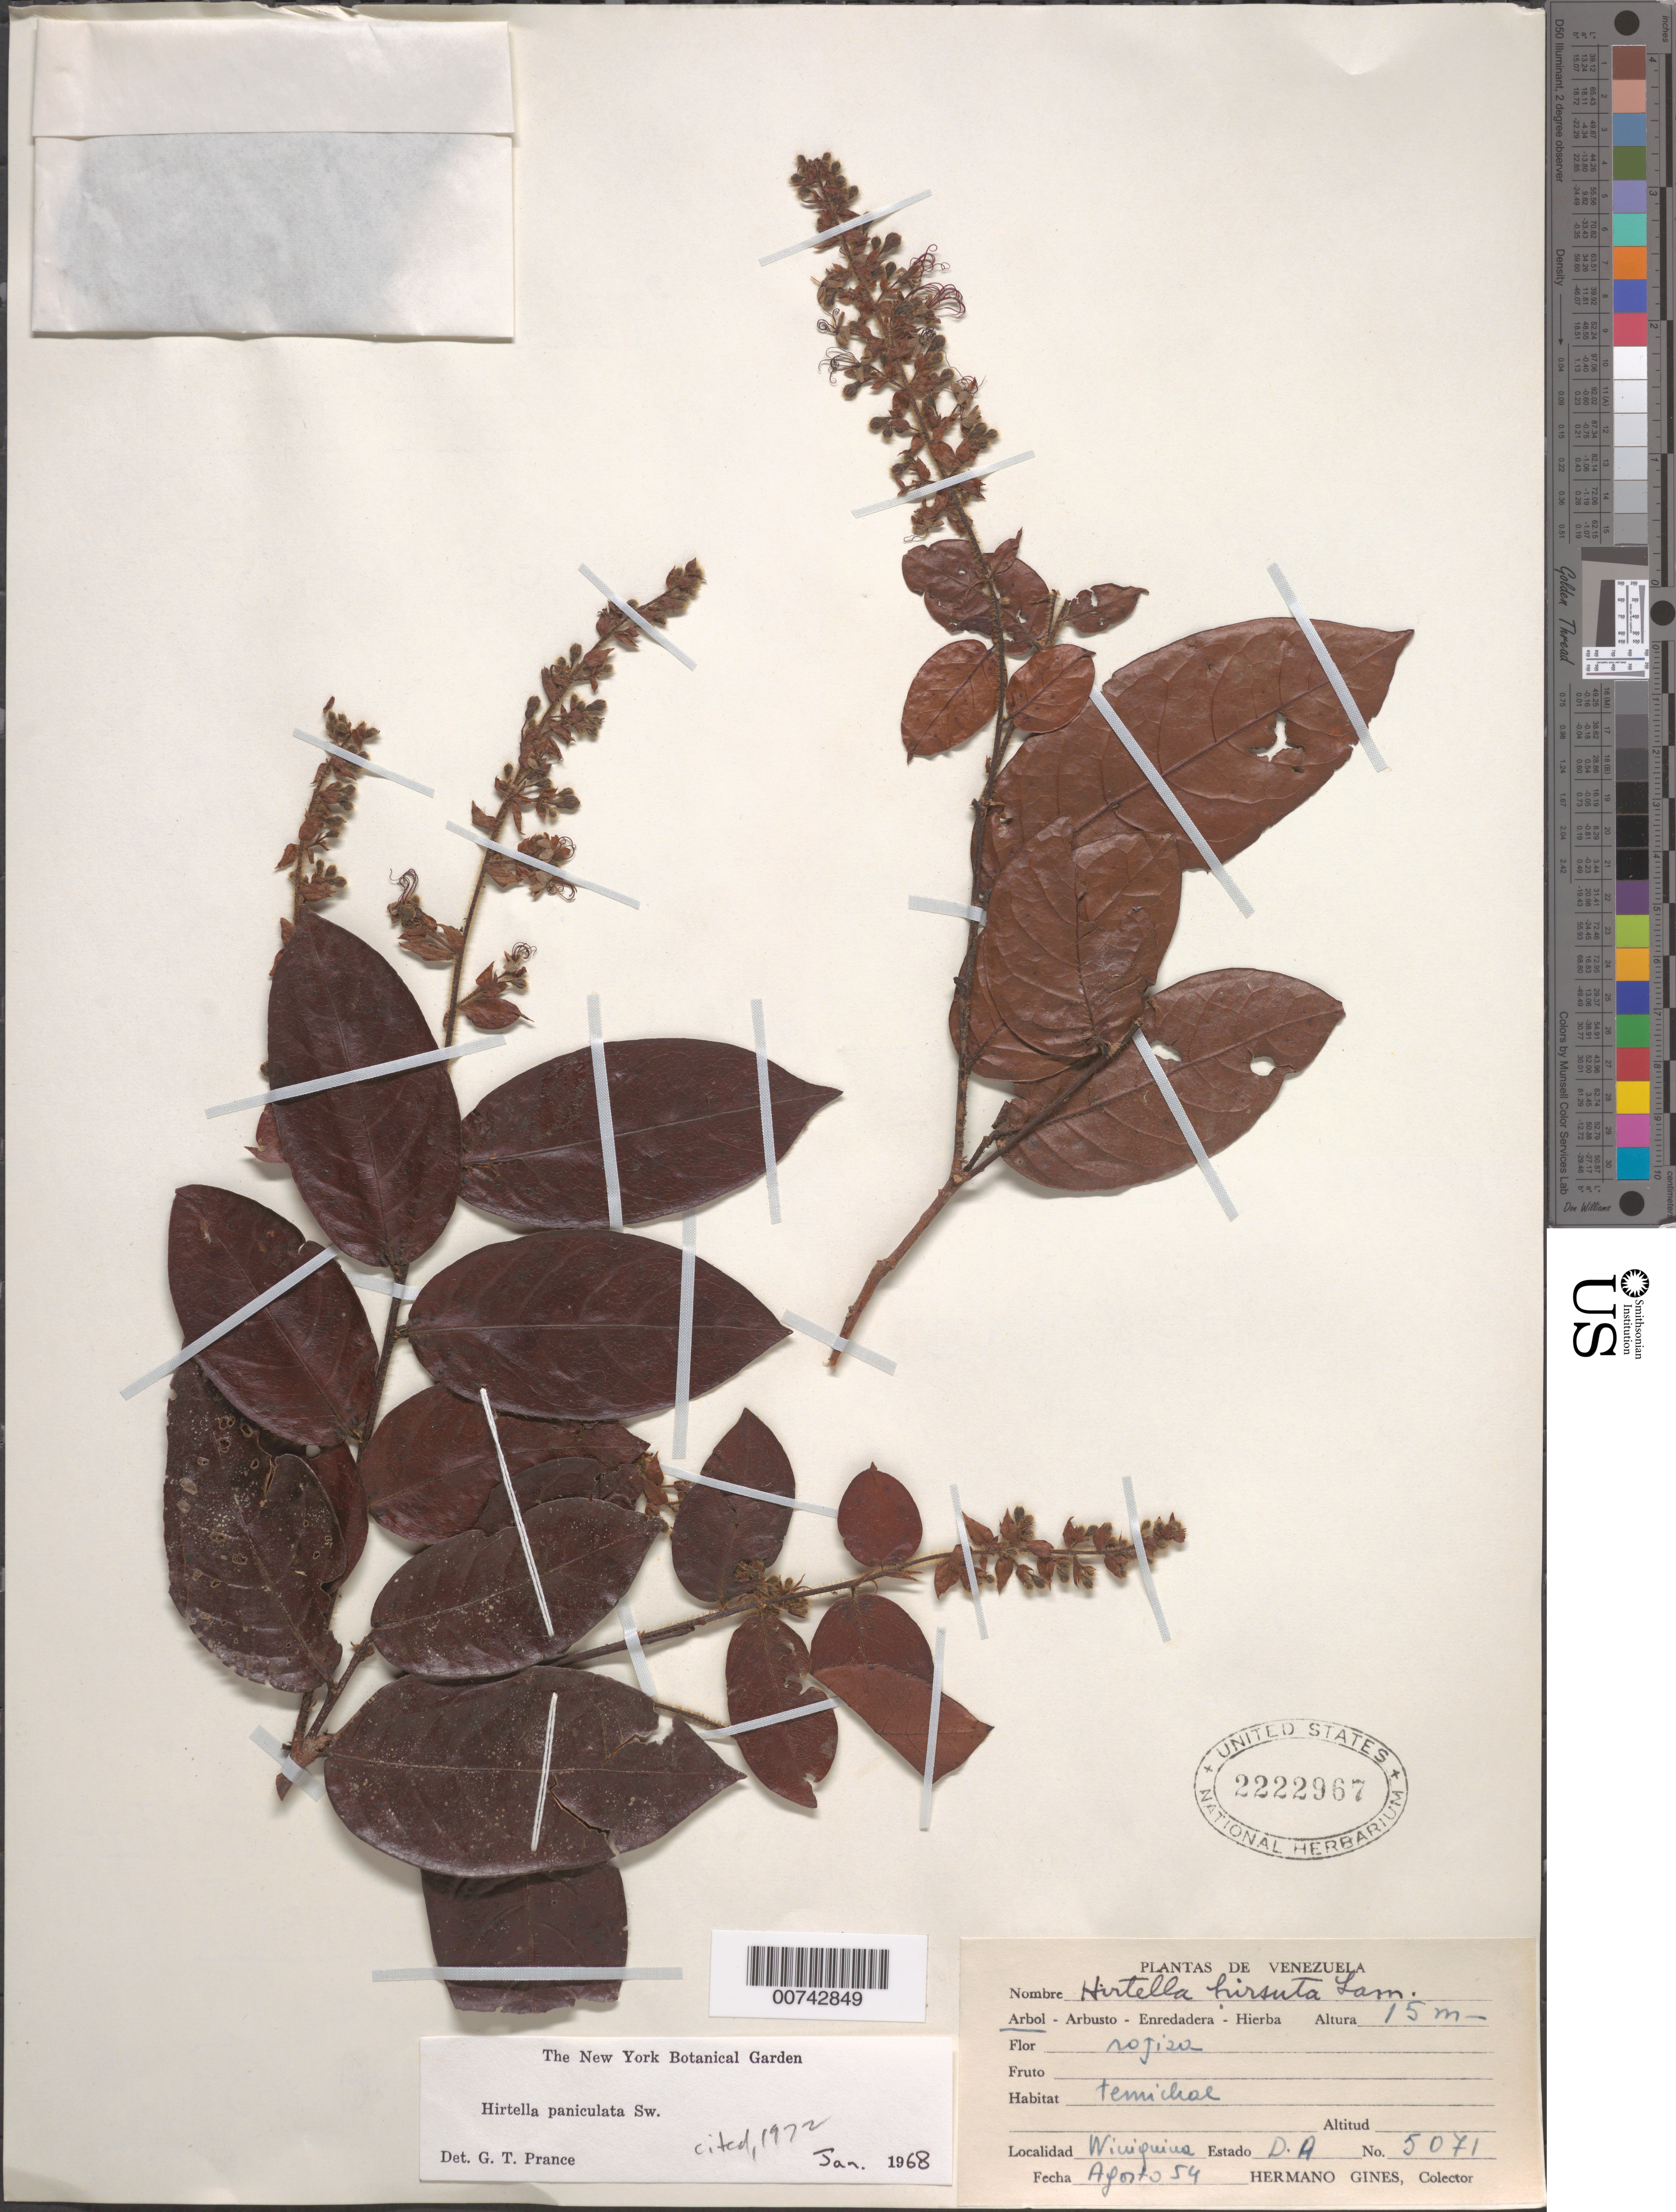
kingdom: Plantae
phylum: Tracheophyta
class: Magnoliopsida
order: Malpighiales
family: Chrysobalanaceae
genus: Hirtella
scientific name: Hirtella paniculata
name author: Sw.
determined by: Prance, G. T.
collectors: H. Gines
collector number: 5071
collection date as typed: Aug-54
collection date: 1954-08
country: Venezuela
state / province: Delta Amacuro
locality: C. Wiuiquina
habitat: Temicliose (?)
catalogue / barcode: US 2222967